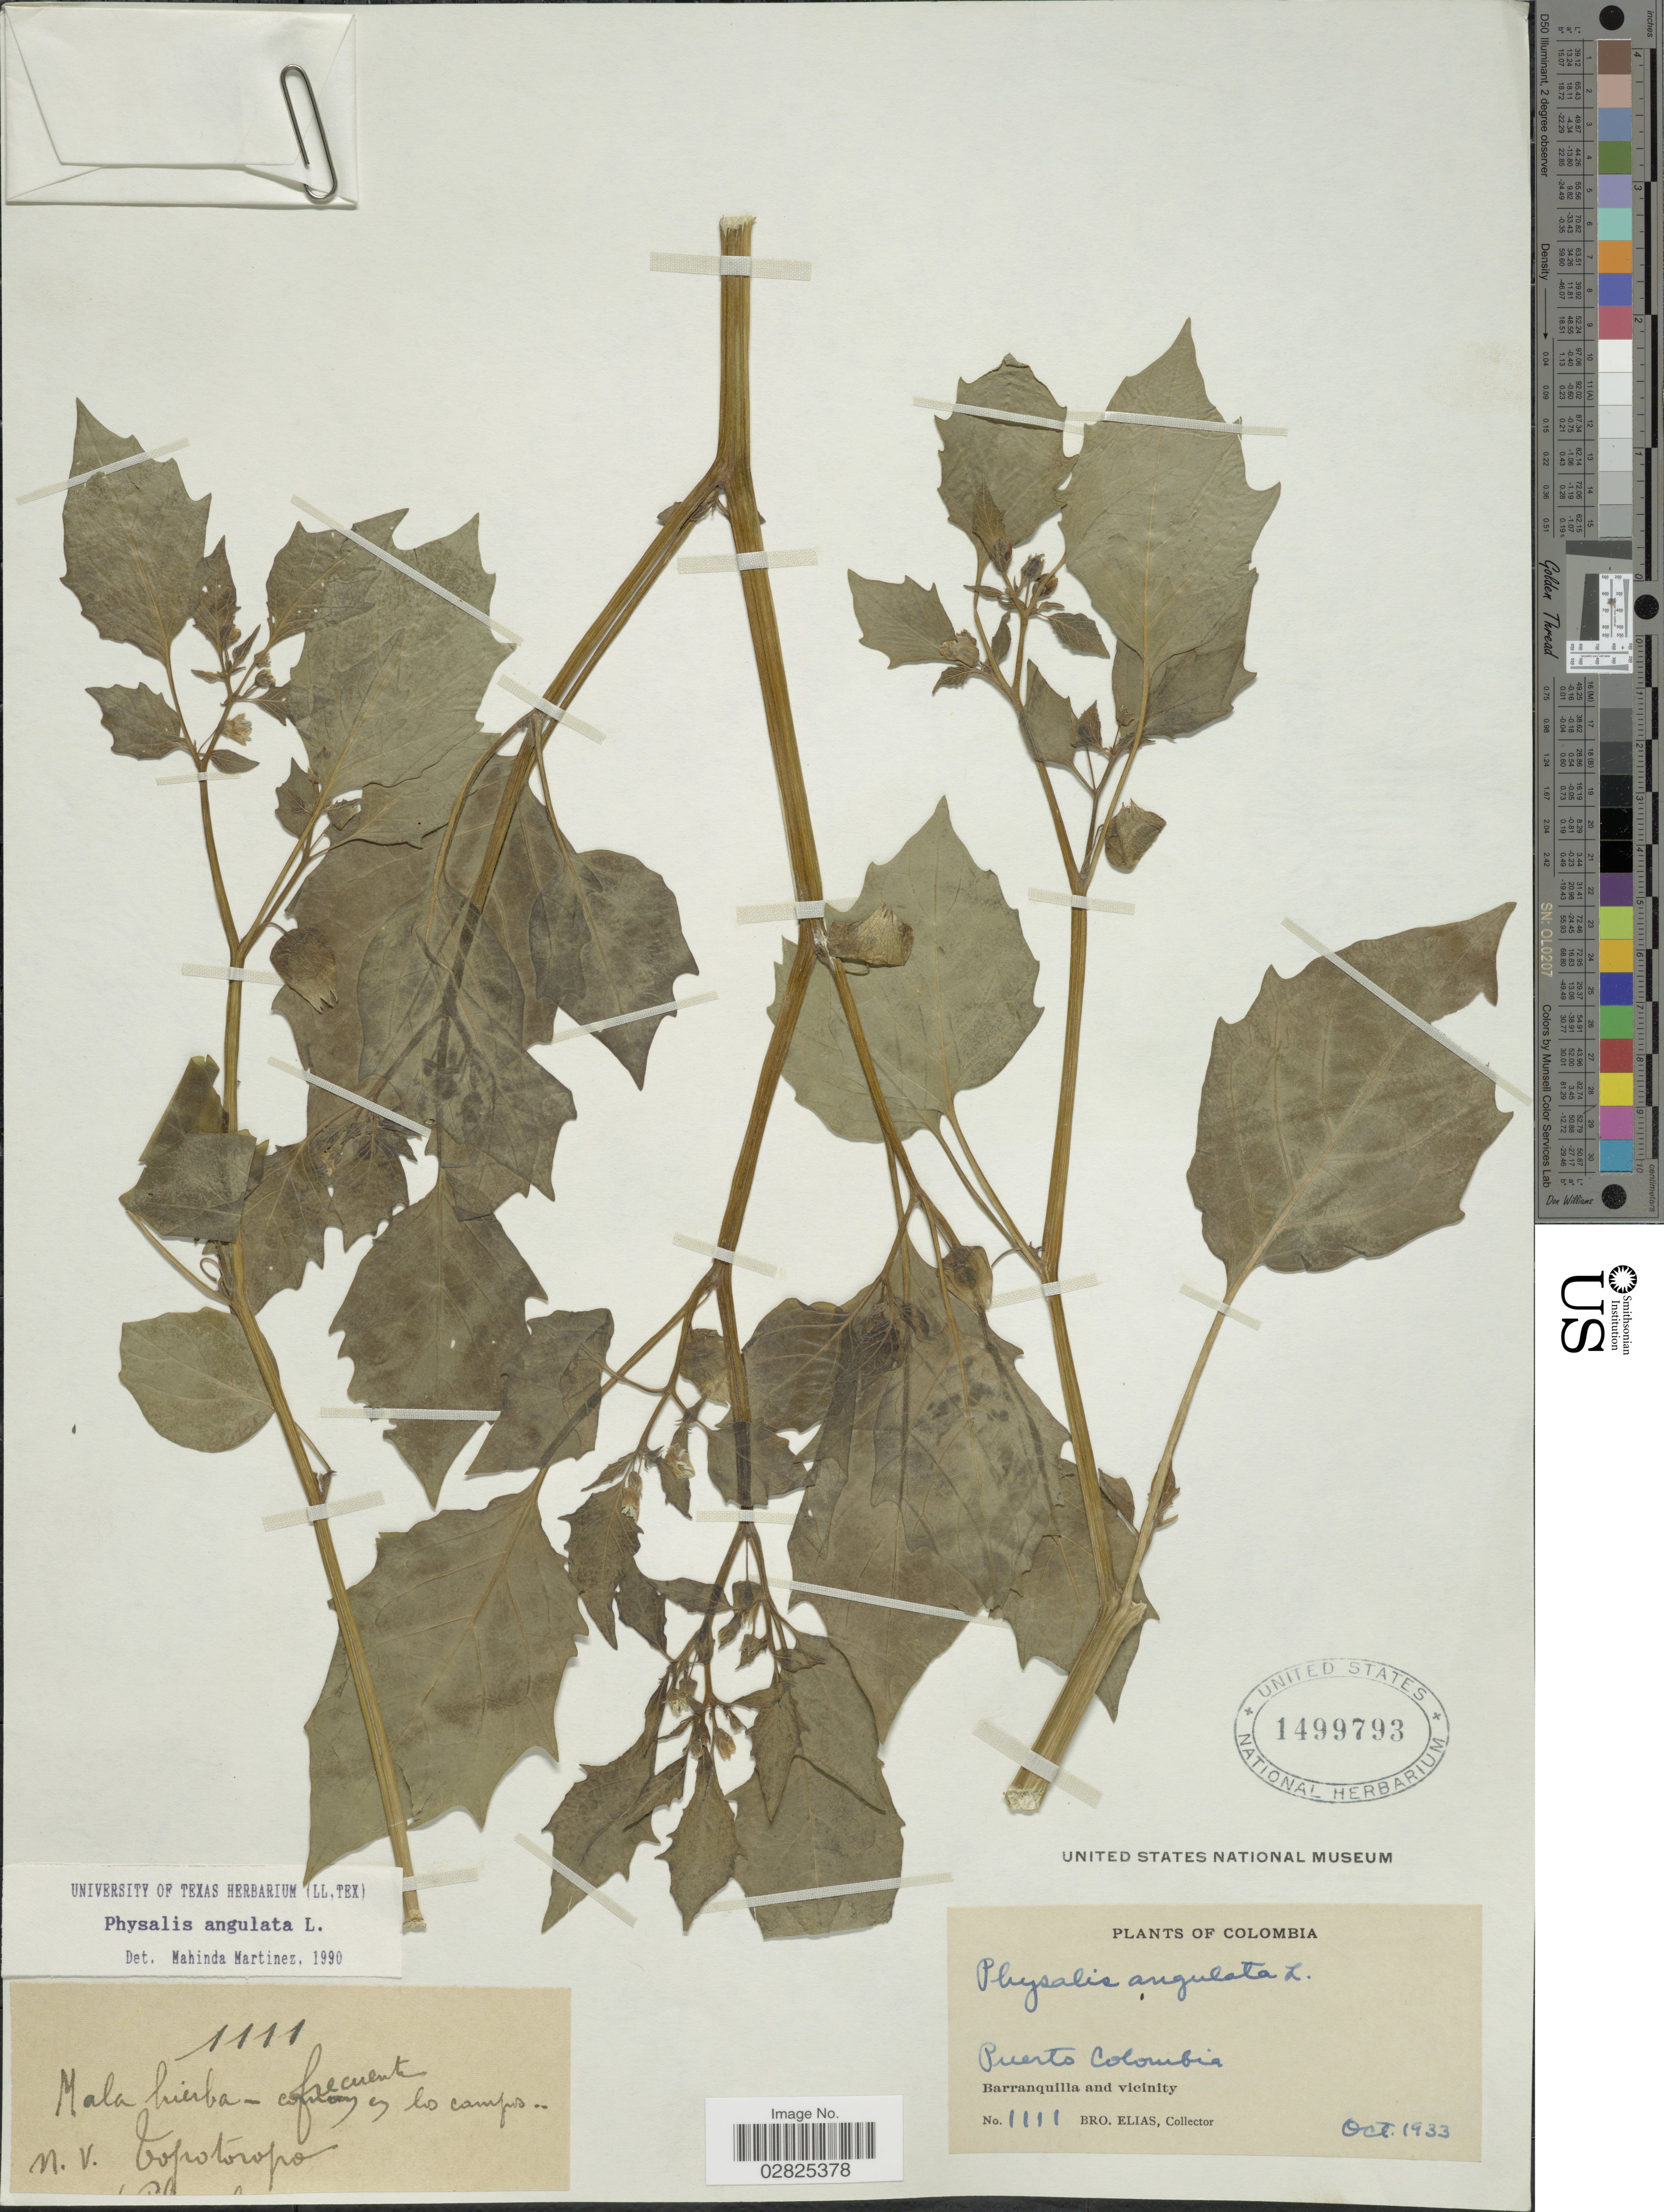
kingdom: Plantae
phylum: Tracheophyta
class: Magnoliopsida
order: Solanales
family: Solanaceae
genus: Physalis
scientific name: Physalis angulata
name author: L.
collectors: Bro. Elias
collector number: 1111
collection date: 1933-10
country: Colombia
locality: Puerto Colombia, Barranquilla and vicinity.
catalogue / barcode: US 1499793